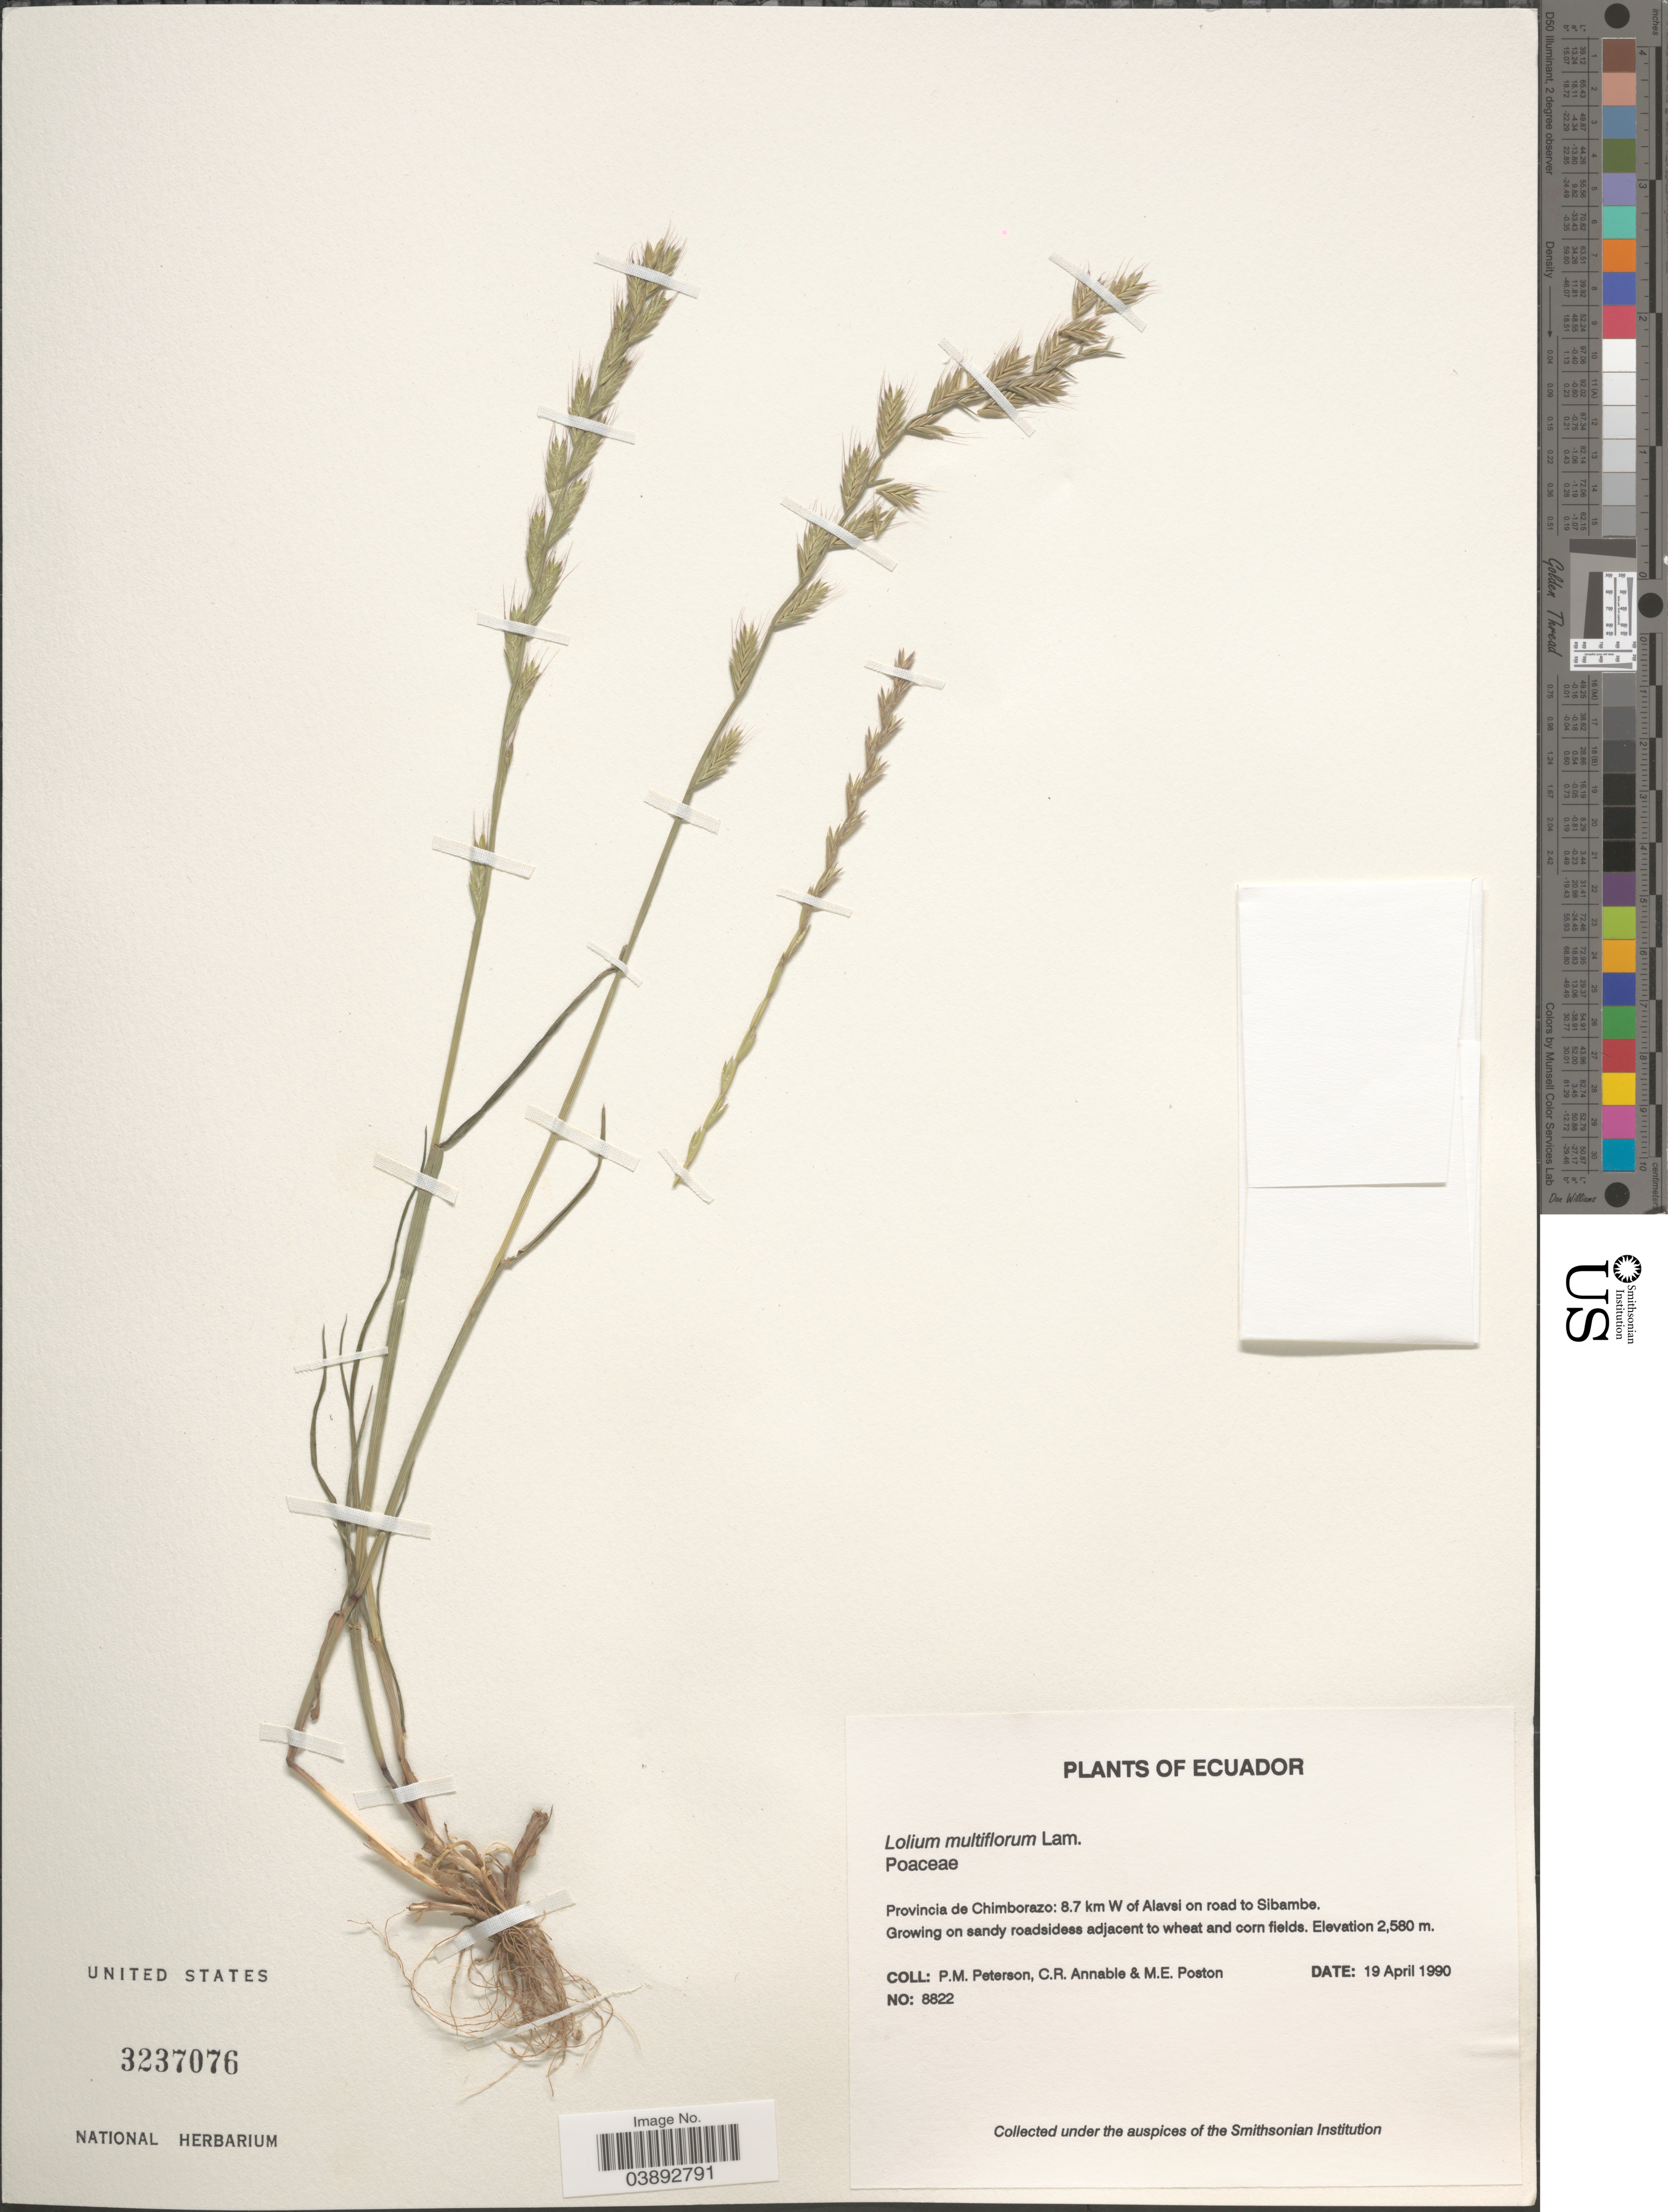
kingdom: Plantae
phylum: Tracheophyta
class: Liliopsida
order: Poales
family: Poaceae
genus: Lolium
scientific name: Lolium multiflorum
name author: Lam.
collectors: P. M. Peterson, C. R. Annable & M. Poston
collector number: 8822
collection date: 1990-04-19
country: Ecuador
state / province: Chimborazo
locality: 8.7 km W of Alavsi on road to Sibambe.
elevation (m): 2580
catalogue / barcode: US 3237076